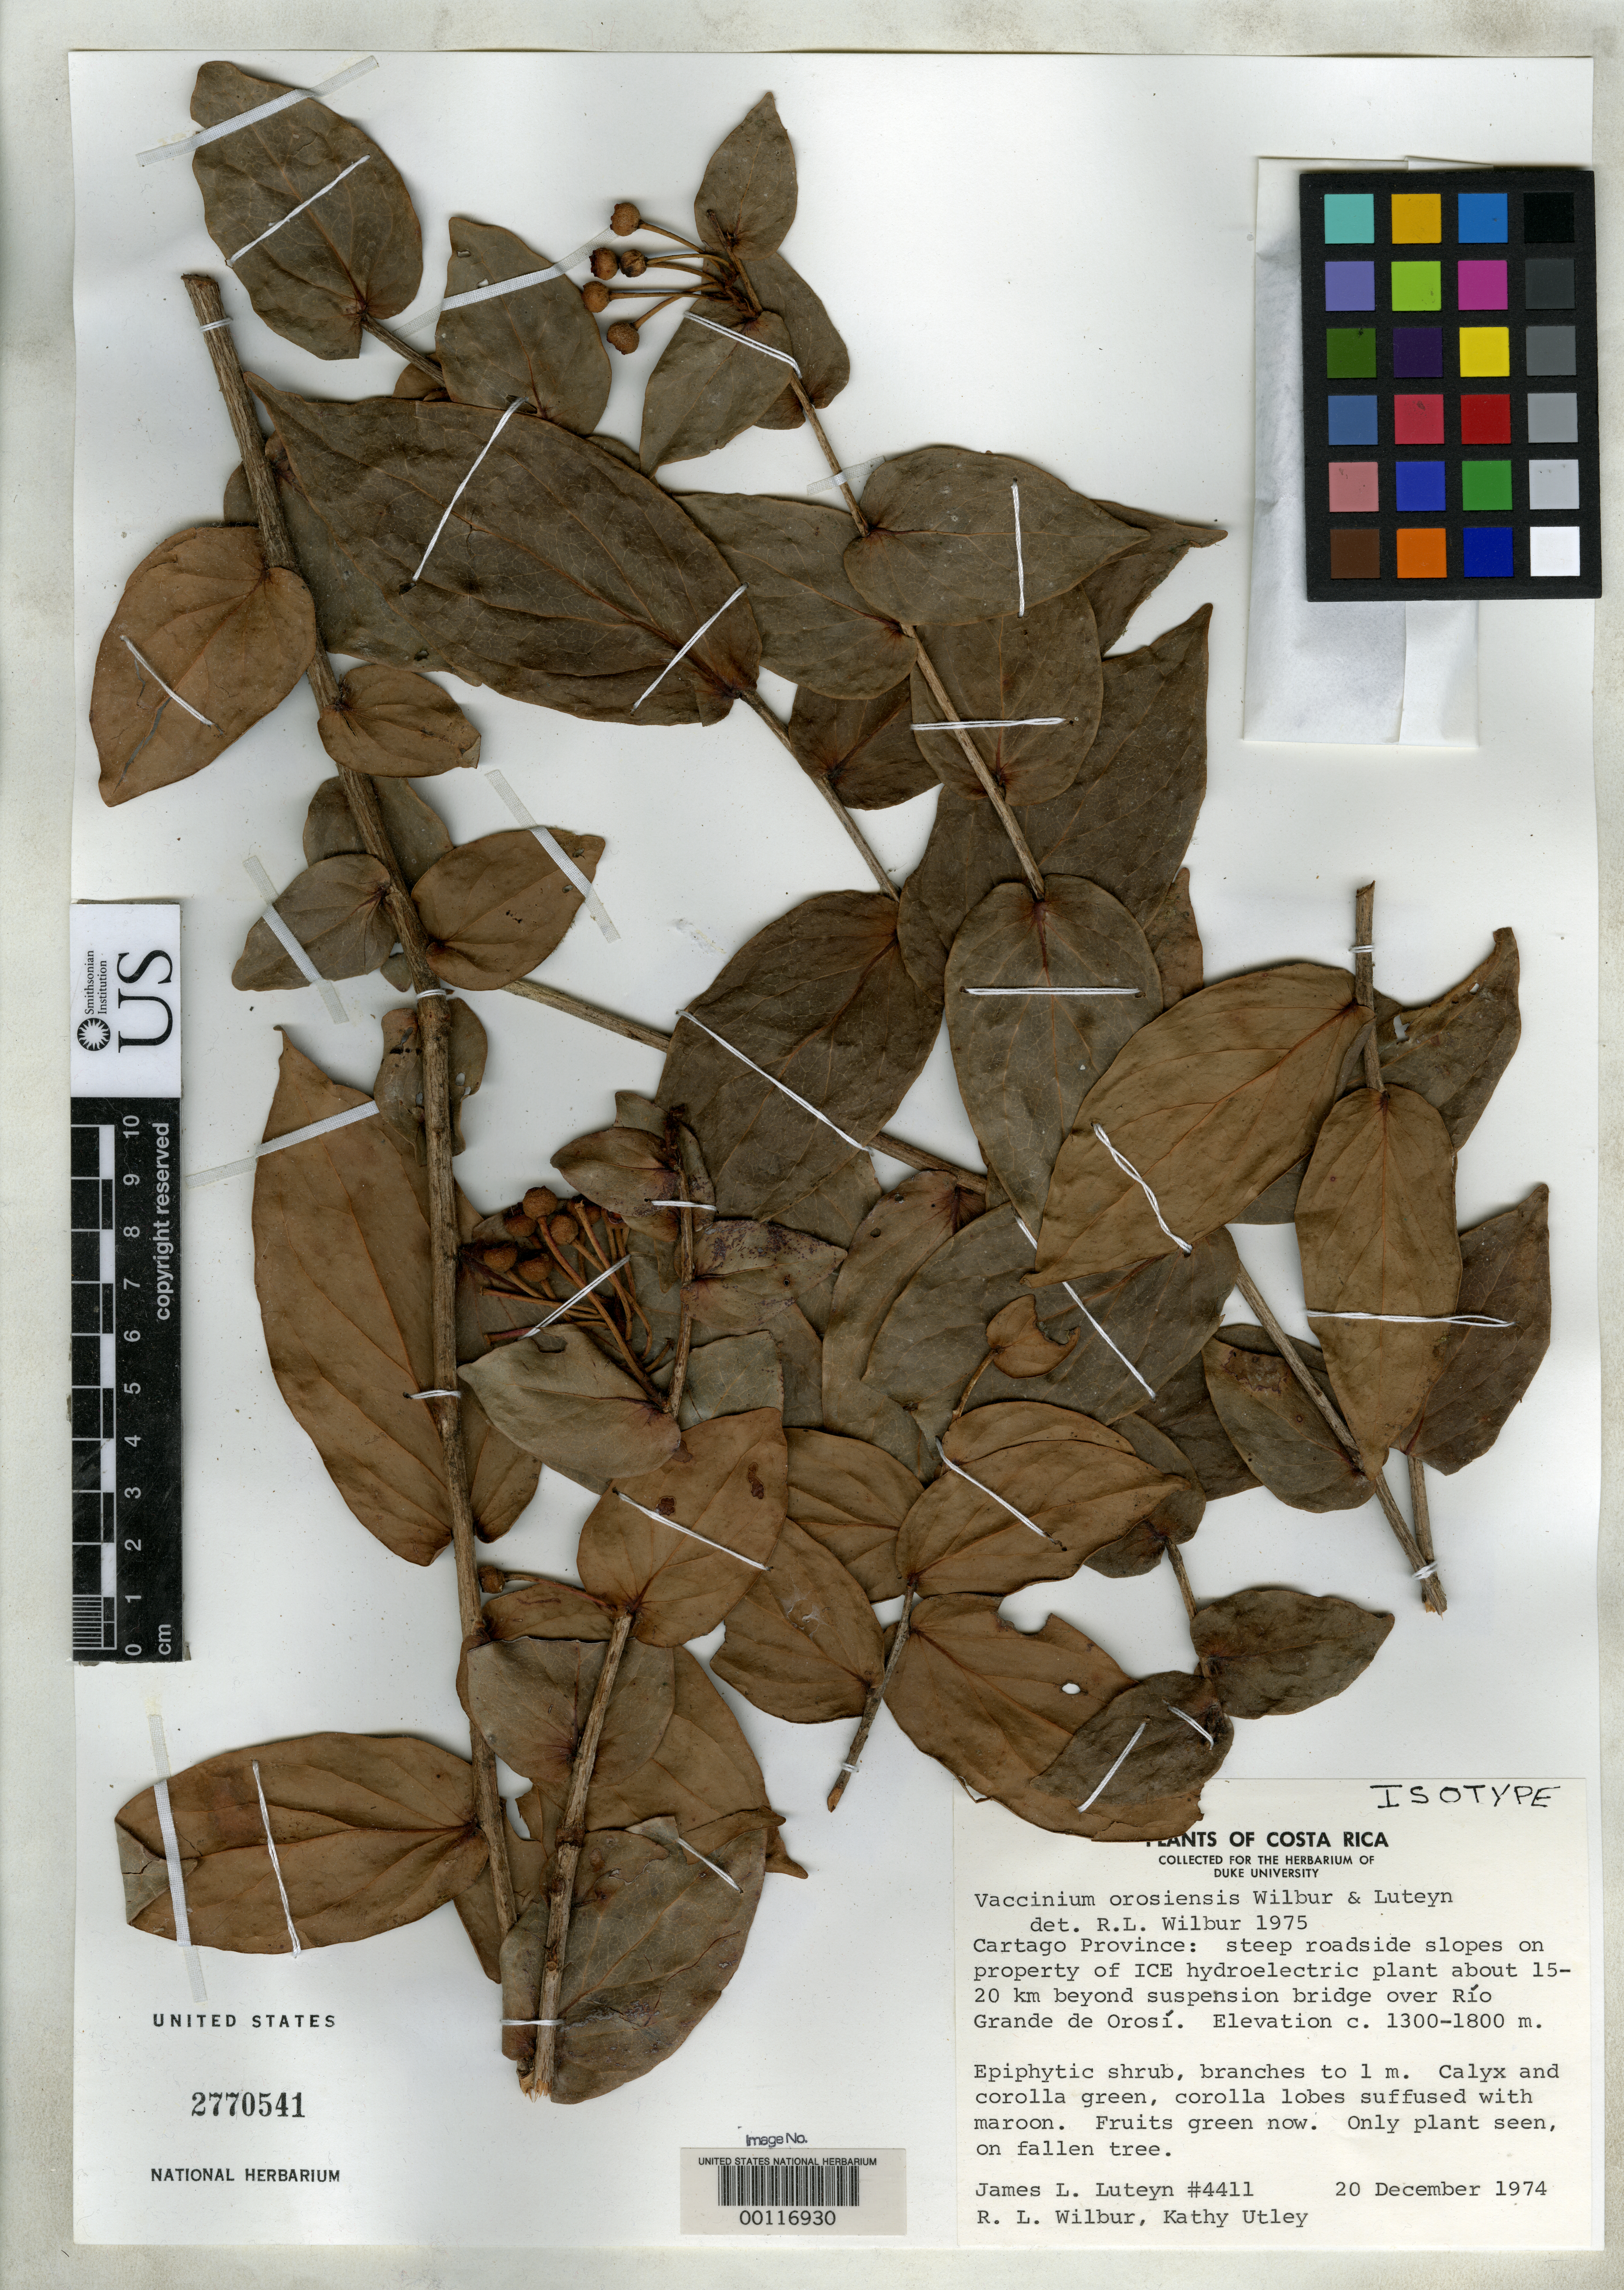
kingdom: Plantae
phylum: Tracheophyta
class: Magnoliopsida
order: Ericales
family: Ericaceae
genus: Vaccinium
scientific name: Vaccinium orosiense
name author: Wilbur & Luteyn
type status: Isotype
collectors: J. L. Luteyn, R. L. Wilbur & K. M. Burt-Utley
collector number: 4411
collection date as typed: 20 Dec 1974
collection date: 1974-12-20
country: Costa Rica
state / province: Cartago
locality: Rio Grande de Orosi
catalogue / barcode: US 2770541